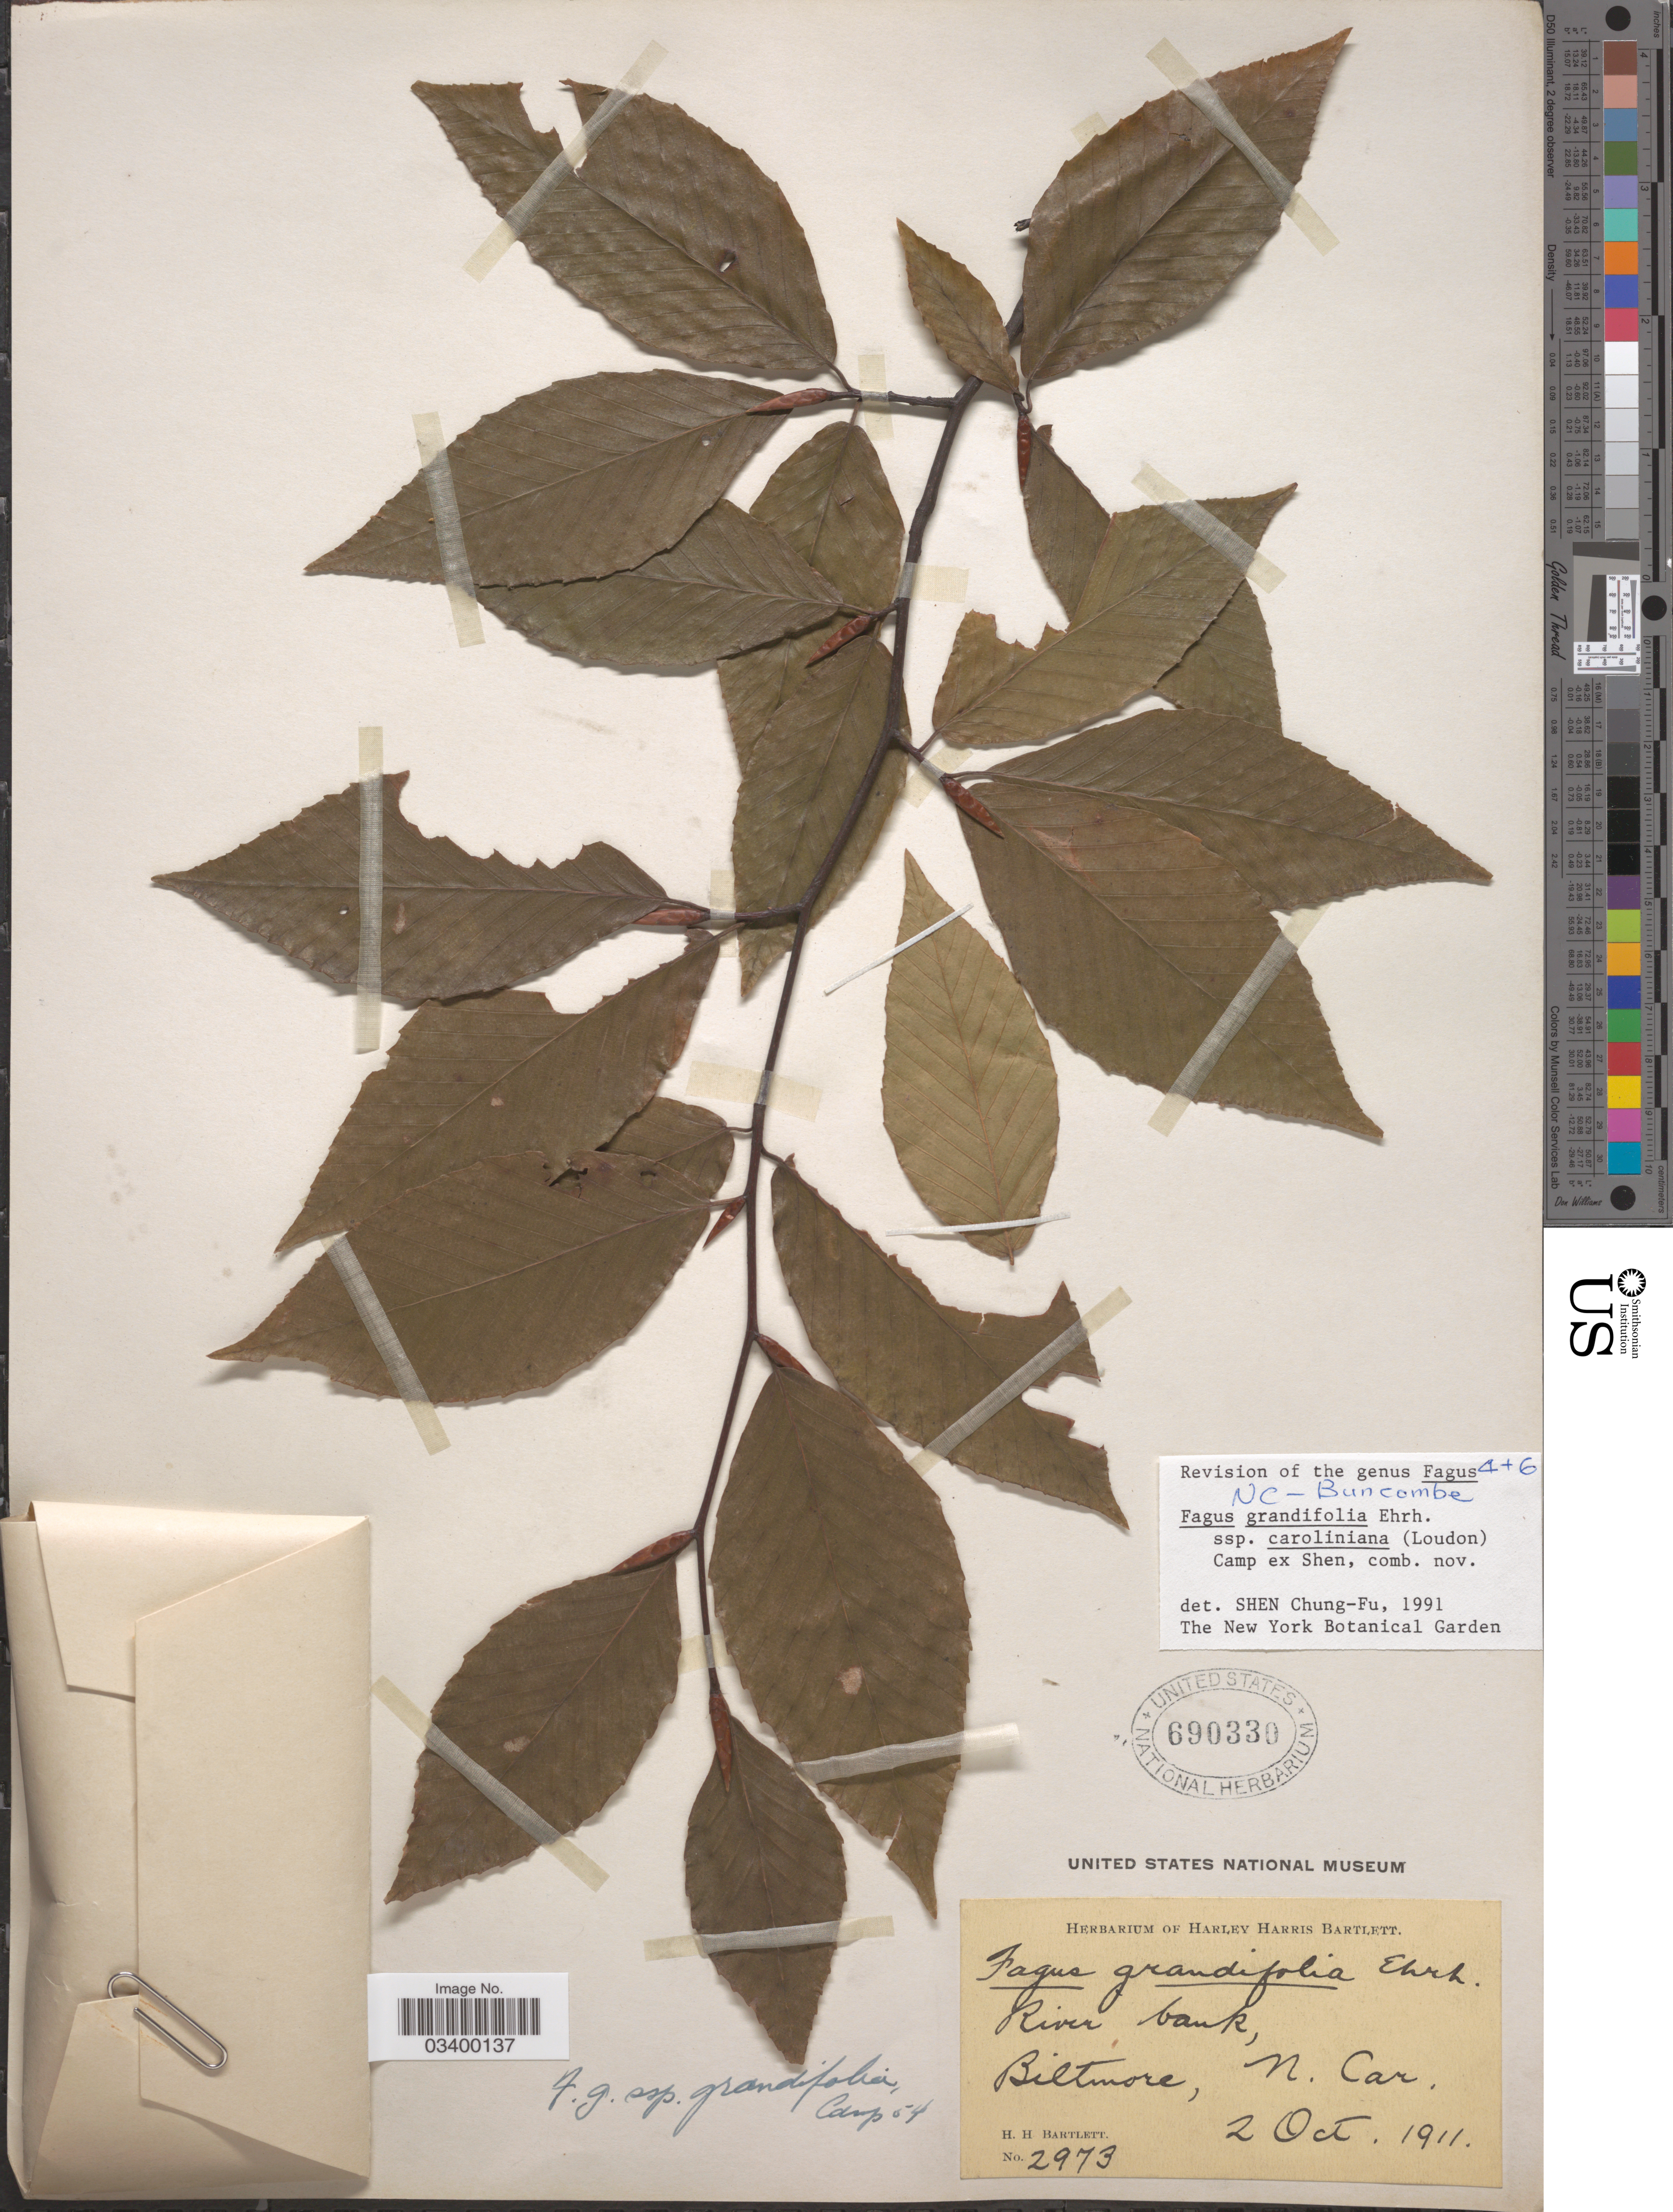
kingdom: Plantae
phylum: Tracheophyta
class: Magnoliopsida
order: Fagales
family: Fagaceae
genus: Fagus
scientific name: Fagus grandifolia subsp. caroliniana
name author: (Loudon) Fernald & Rehder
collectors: H. H. Bartlett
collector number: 2973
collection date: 1911-10-02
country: United States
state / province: North Carolina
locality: Biltmore.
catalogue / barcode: US 690330